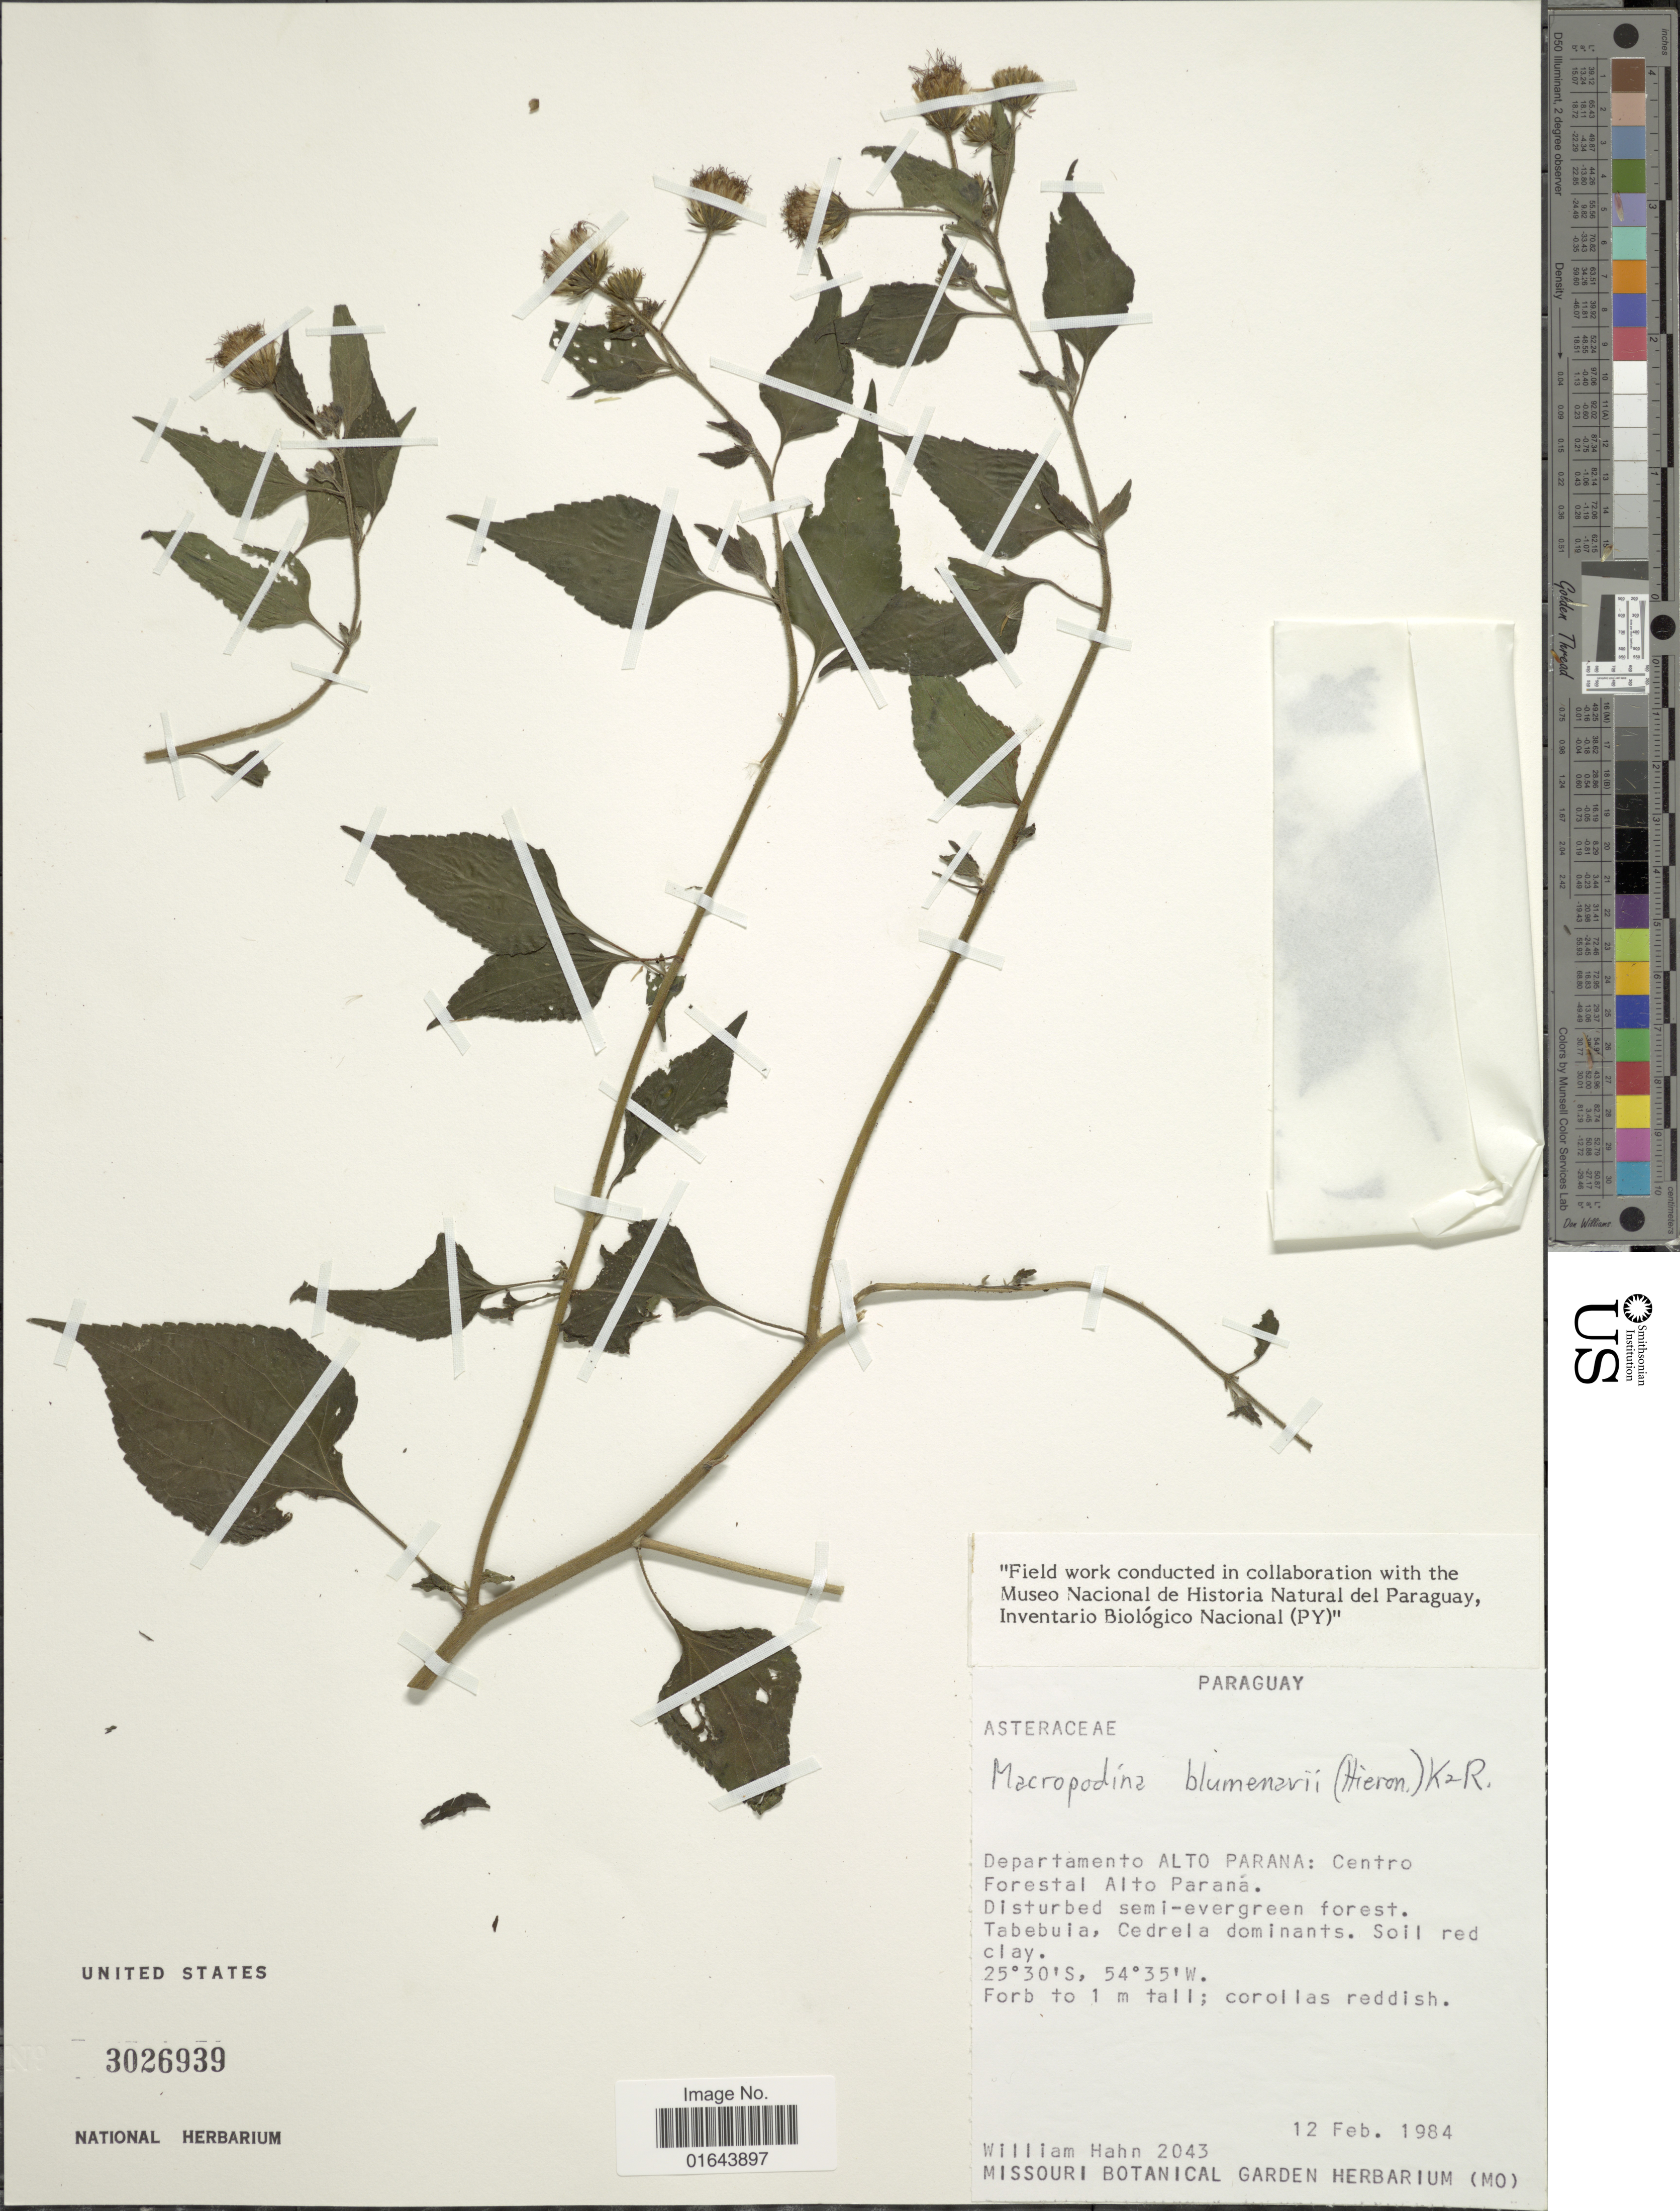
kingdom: Plantae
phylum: Tracheophyta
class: Magnoliopsida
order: Asterales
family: Asteraceae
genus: Macropodina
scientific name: Macropodina blumenavii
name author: (Hieron.) R.M. King & H. Rob.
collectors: W. J. Hahn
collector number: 2043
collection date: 1984-02-12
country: Paraguay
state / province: Alto Parana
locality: Departamento Alto Parana: Centro Forestal Alto Paraná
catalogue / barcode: US 3026939